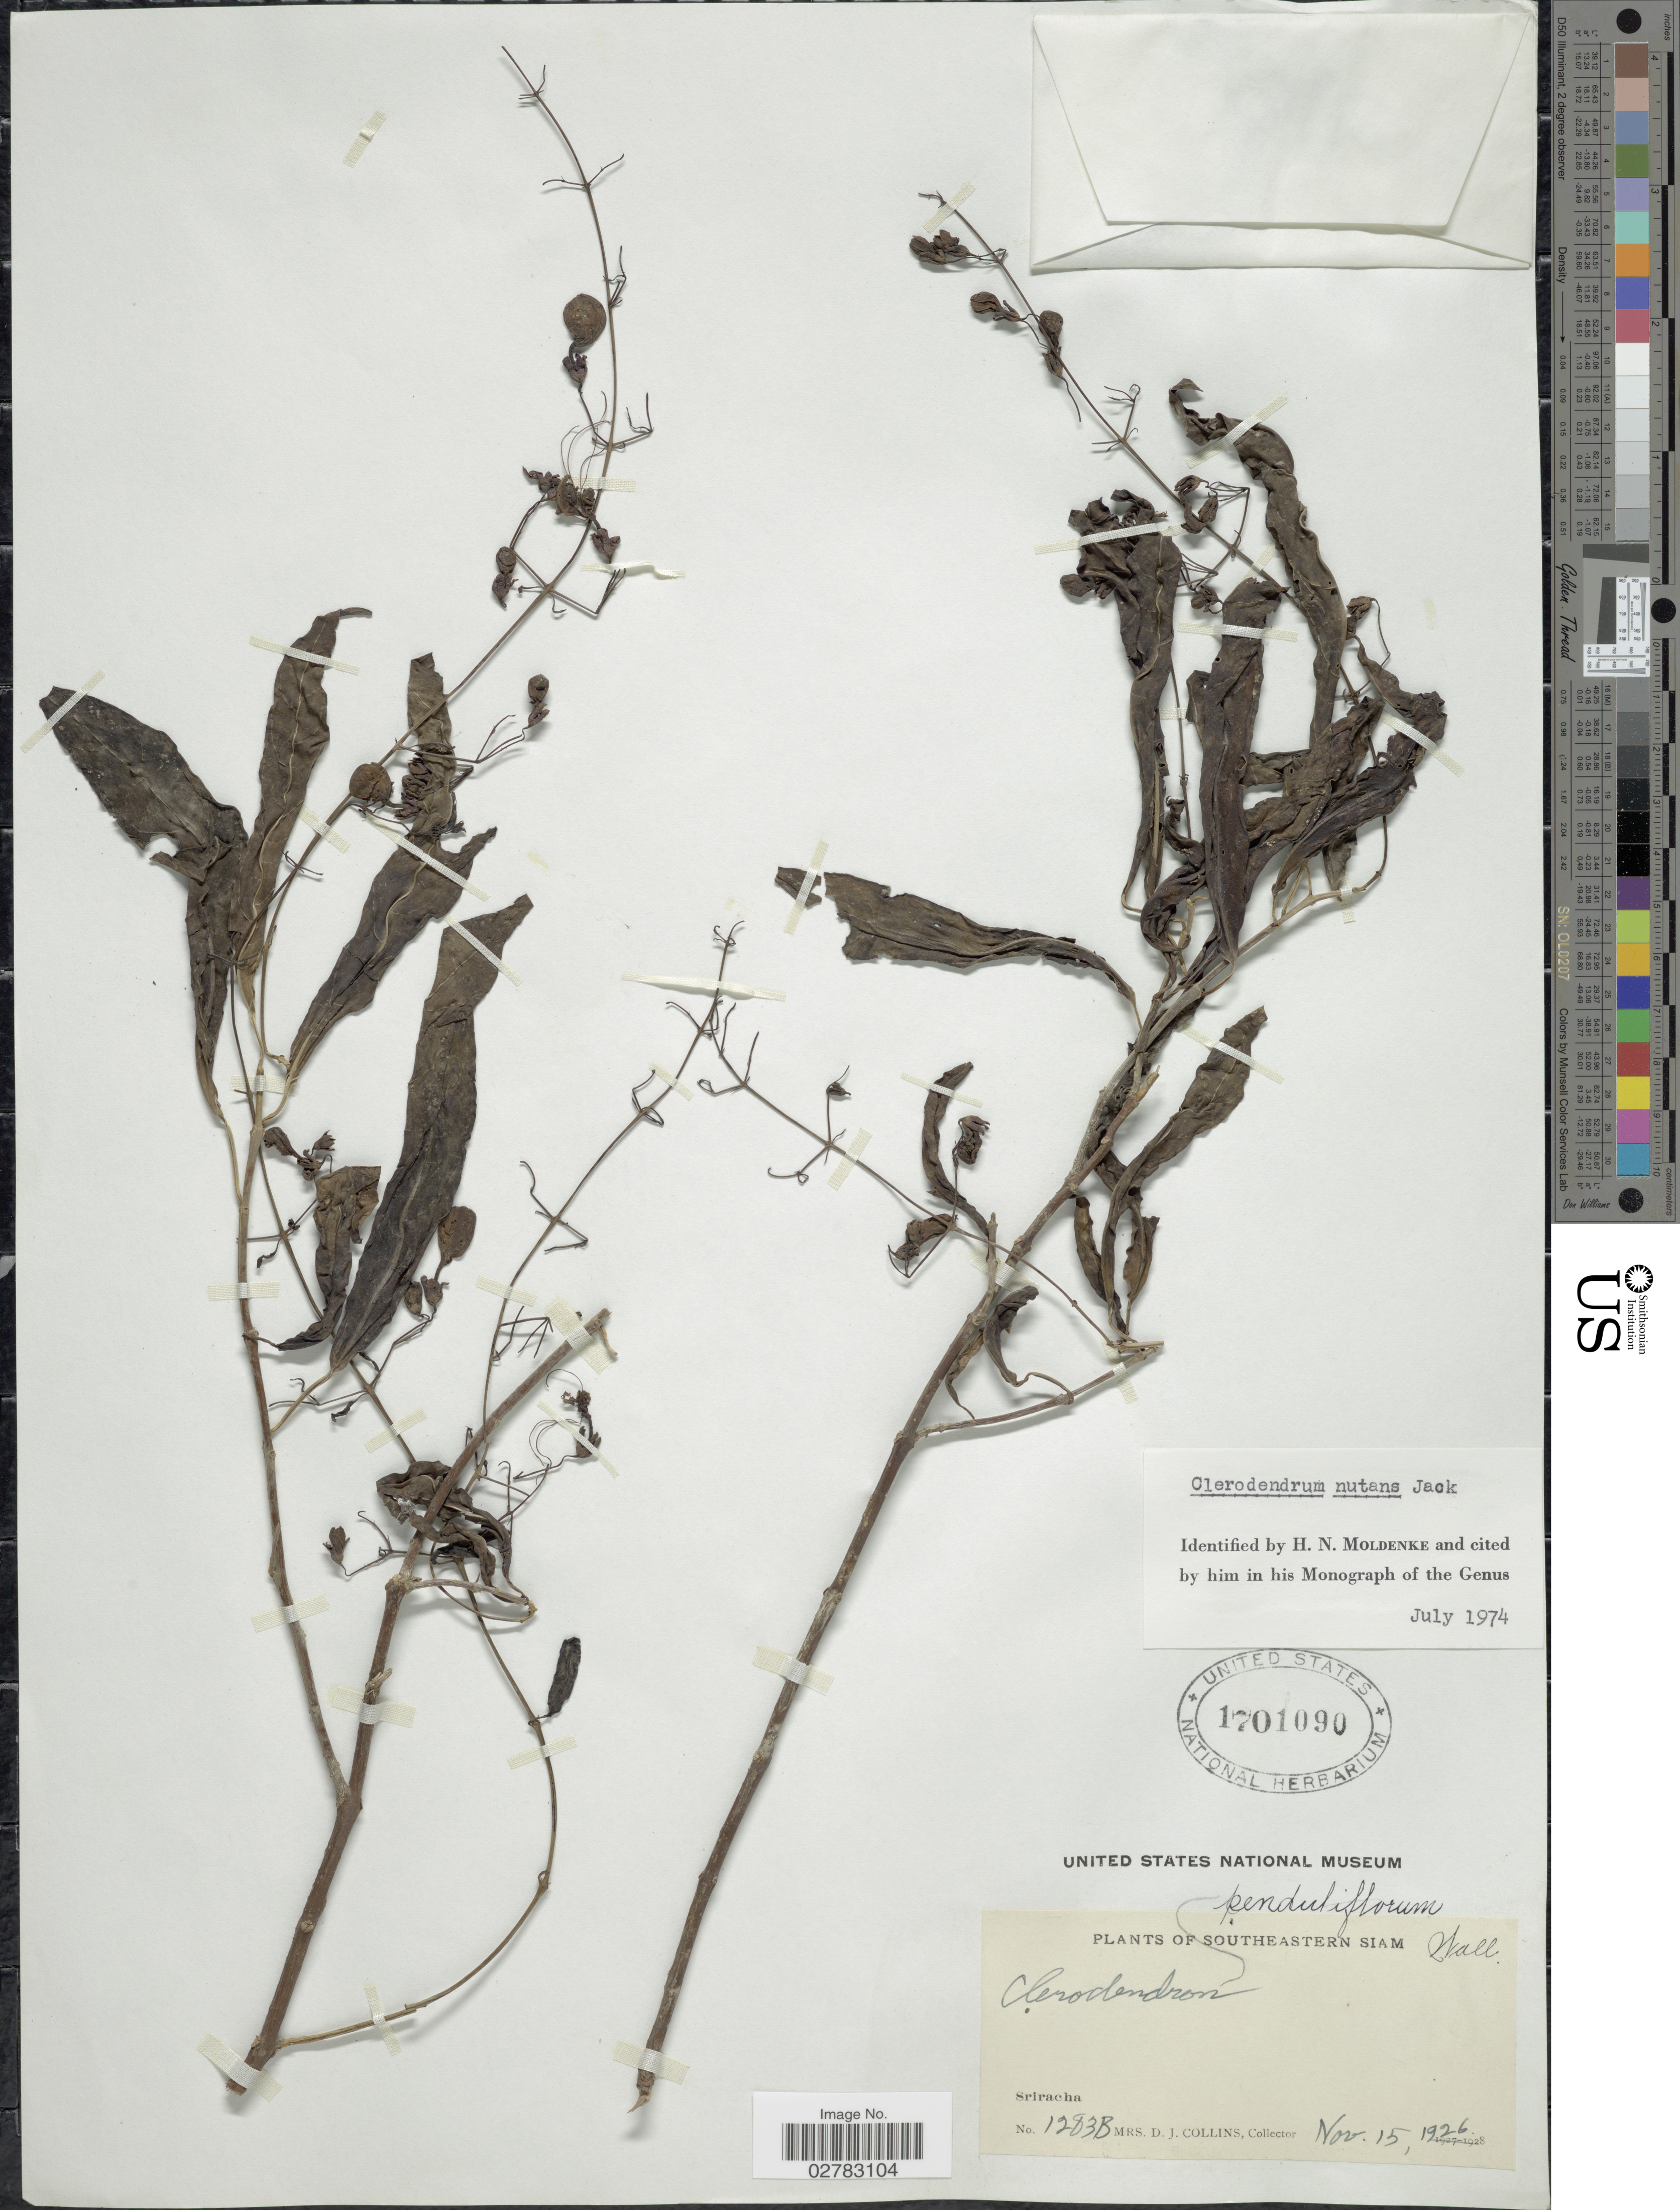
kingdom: Plantae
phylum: Tracheophyta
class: Magnoliopsida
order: Lamiales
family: Lamiaceae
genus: Clerodendrum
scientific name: Clerodendrum nutans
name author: Wall. ex Jack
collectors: Mrs. D. J. Collins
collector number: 1283B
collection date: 1926-11-15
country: Thailand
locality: Southeastern Siam. Sriracha.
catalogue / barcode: US 1701090